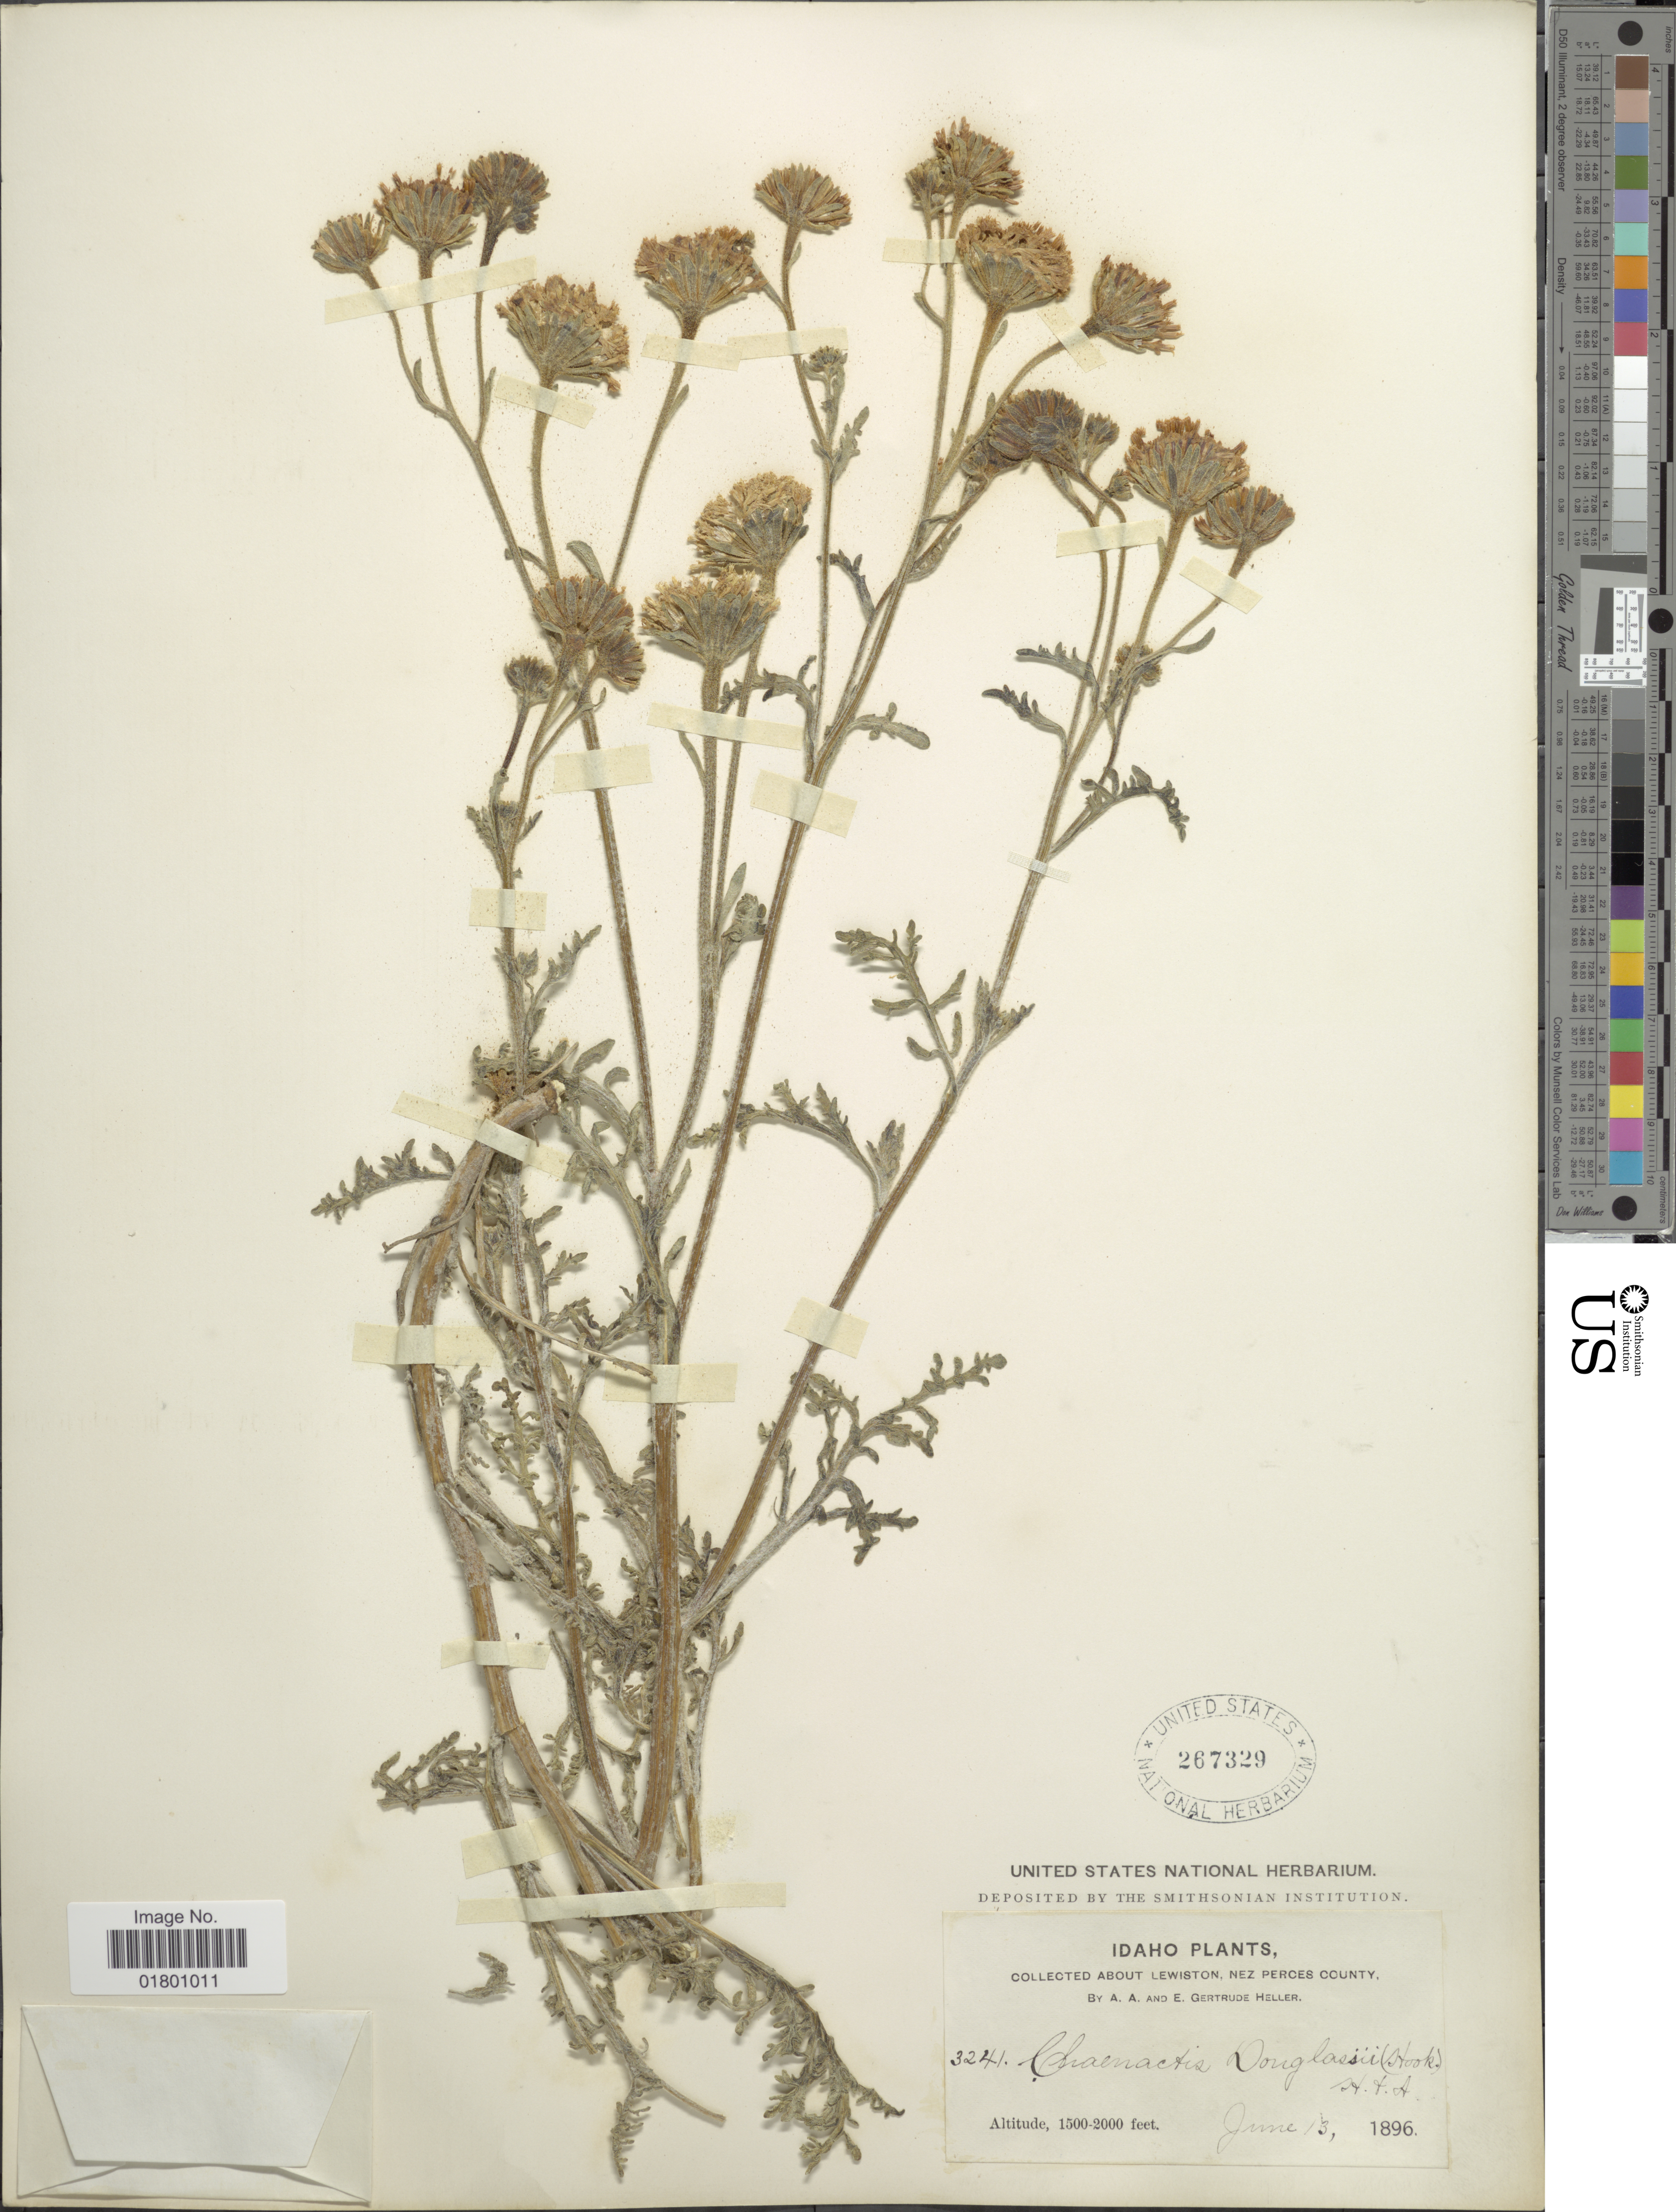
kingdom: Plantae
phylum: Tracheophyta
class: Magnoliopsida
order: Asterales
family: Asteraceae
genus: Chaenactis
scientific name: Chaenactis douglasii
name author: Hook. & Arn.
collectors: A. A. Heller & E. G. Heller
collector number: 3241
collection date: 1896-06-13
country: United States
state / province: Idaho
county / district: Nez Perce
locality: About Lewiston.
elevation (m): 457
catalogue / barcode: US 267329